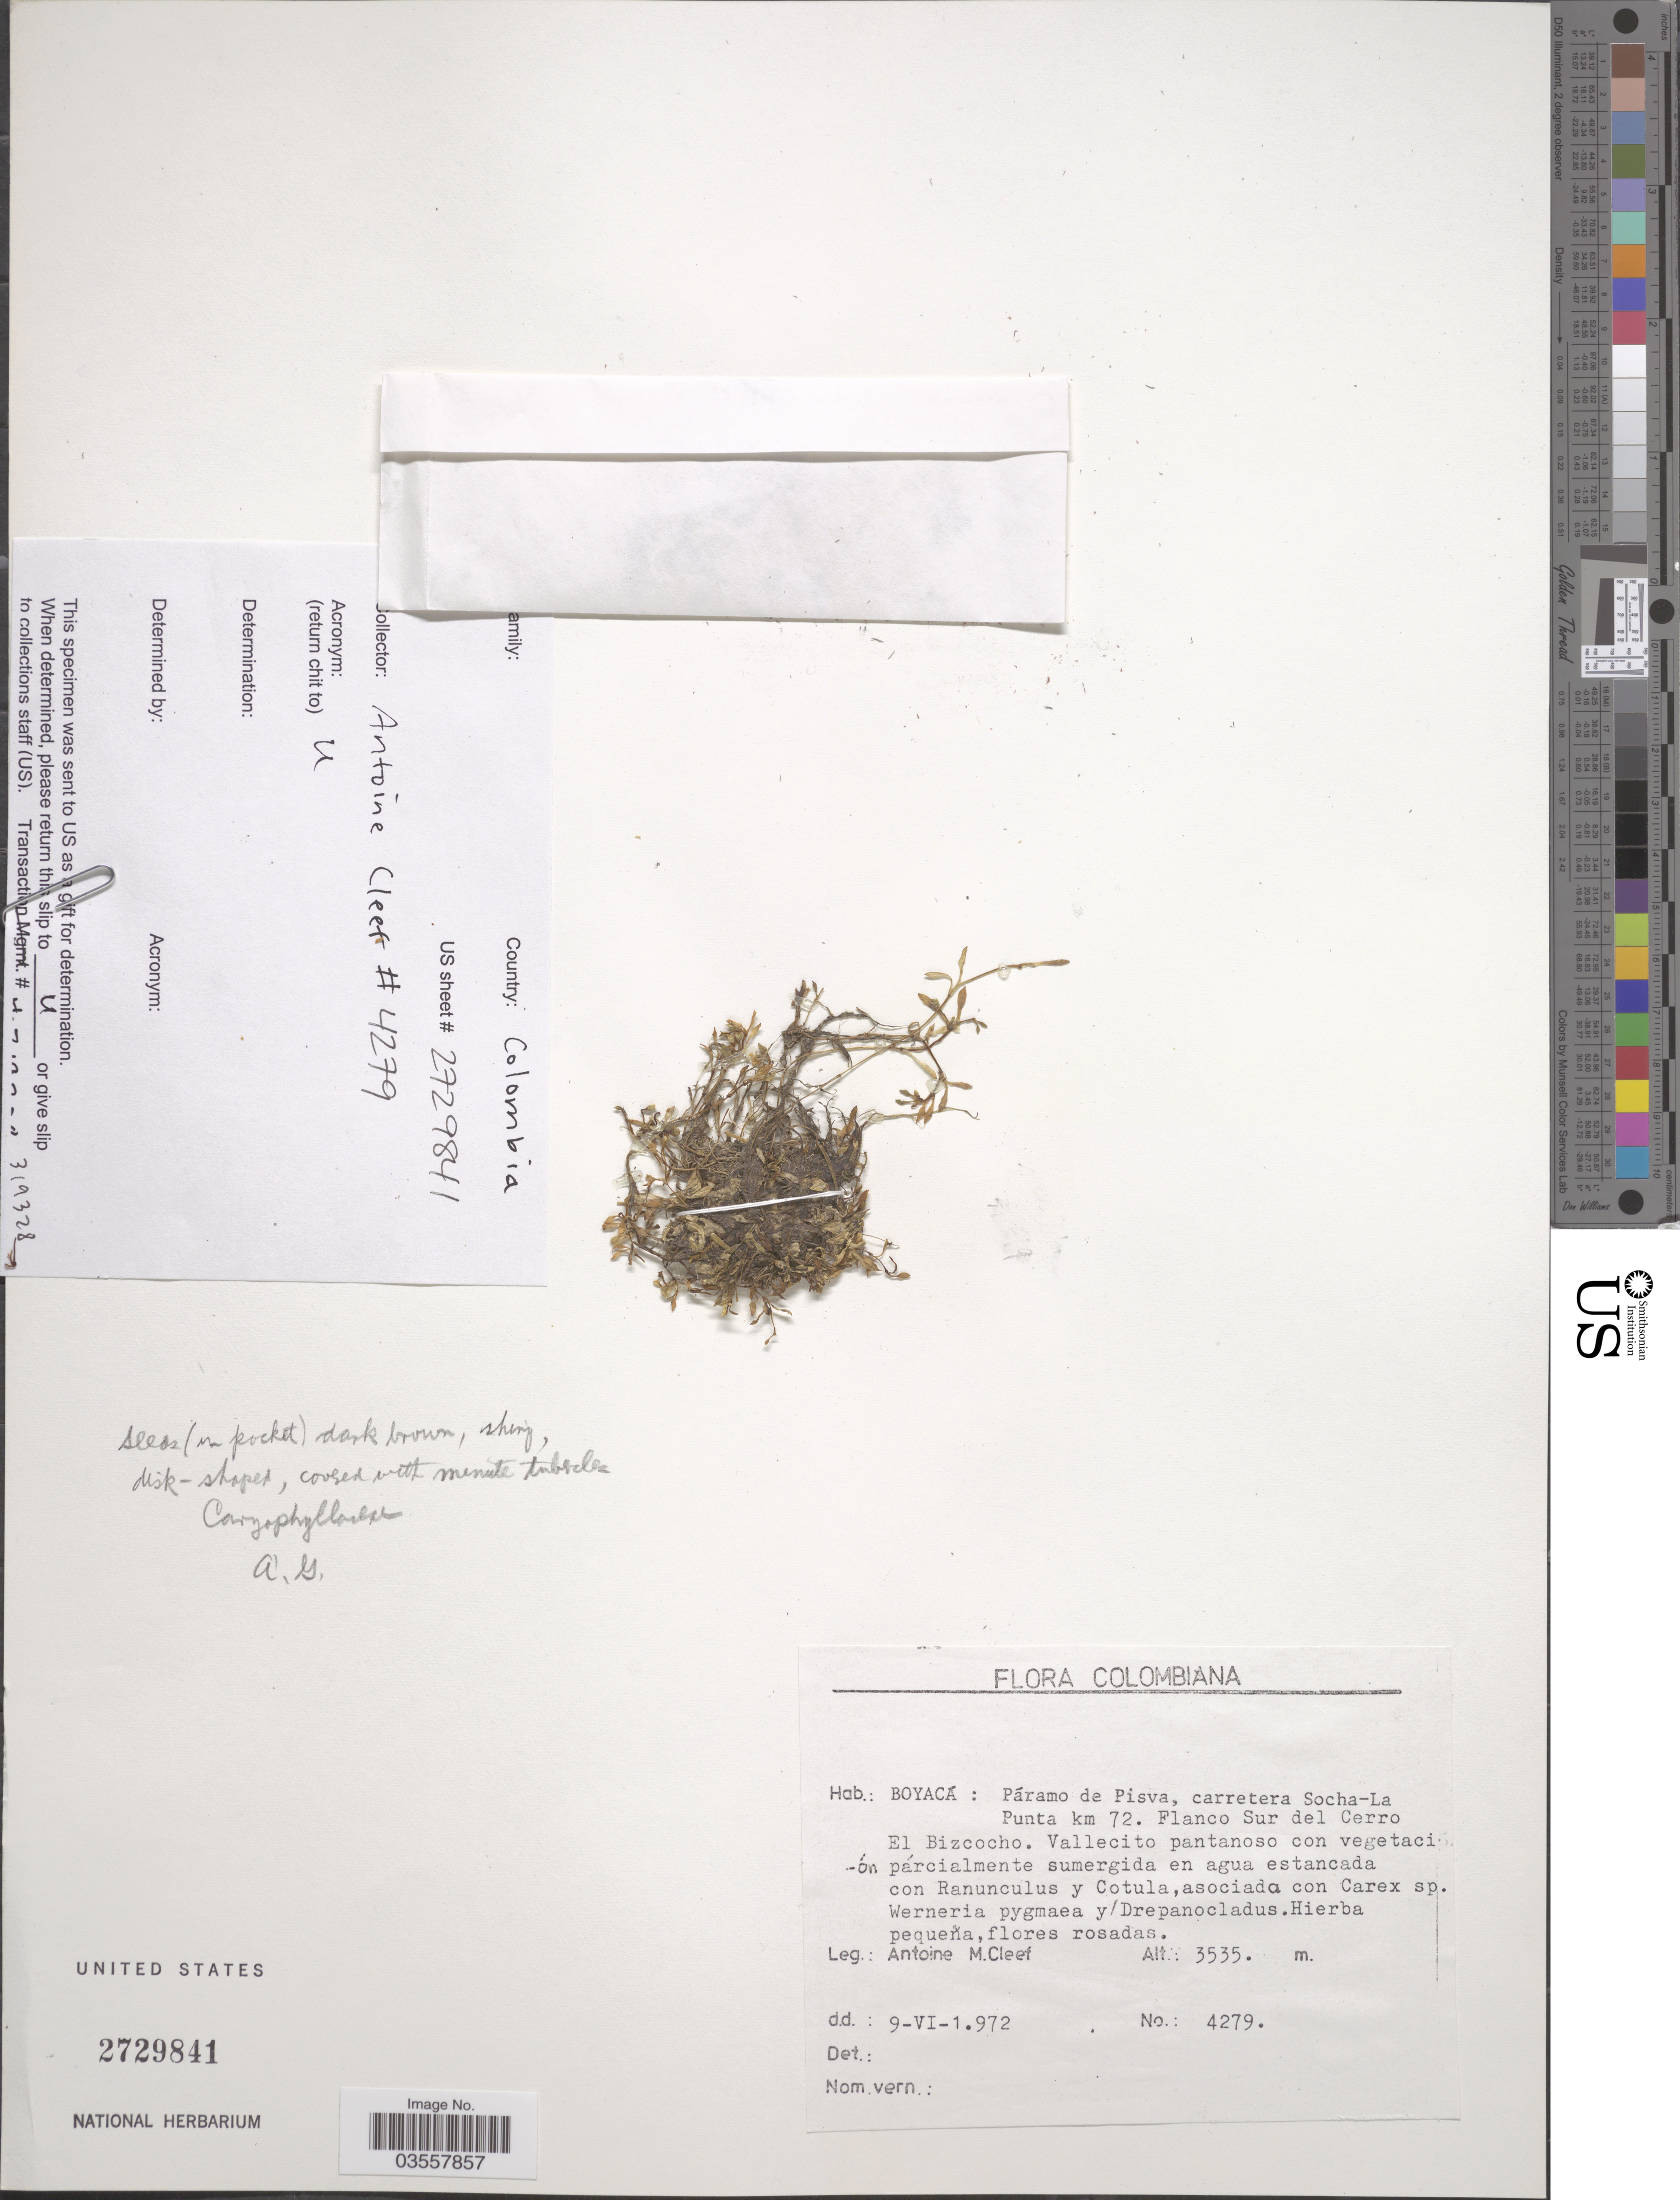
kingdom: Plantae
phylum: Tracheophyta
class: Magnoliopsida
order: Caryophyllales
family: Caryophyllaceae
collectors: A. M. Cleef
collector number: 4279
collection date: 1972-06-09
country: Colombia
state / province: Boyacá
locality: Páramo de Pisva, carretera Socha-La Punta km 72. Flanco Sur del Cerro. El Bizcocho.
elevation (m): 3535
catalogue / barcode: US 2729841